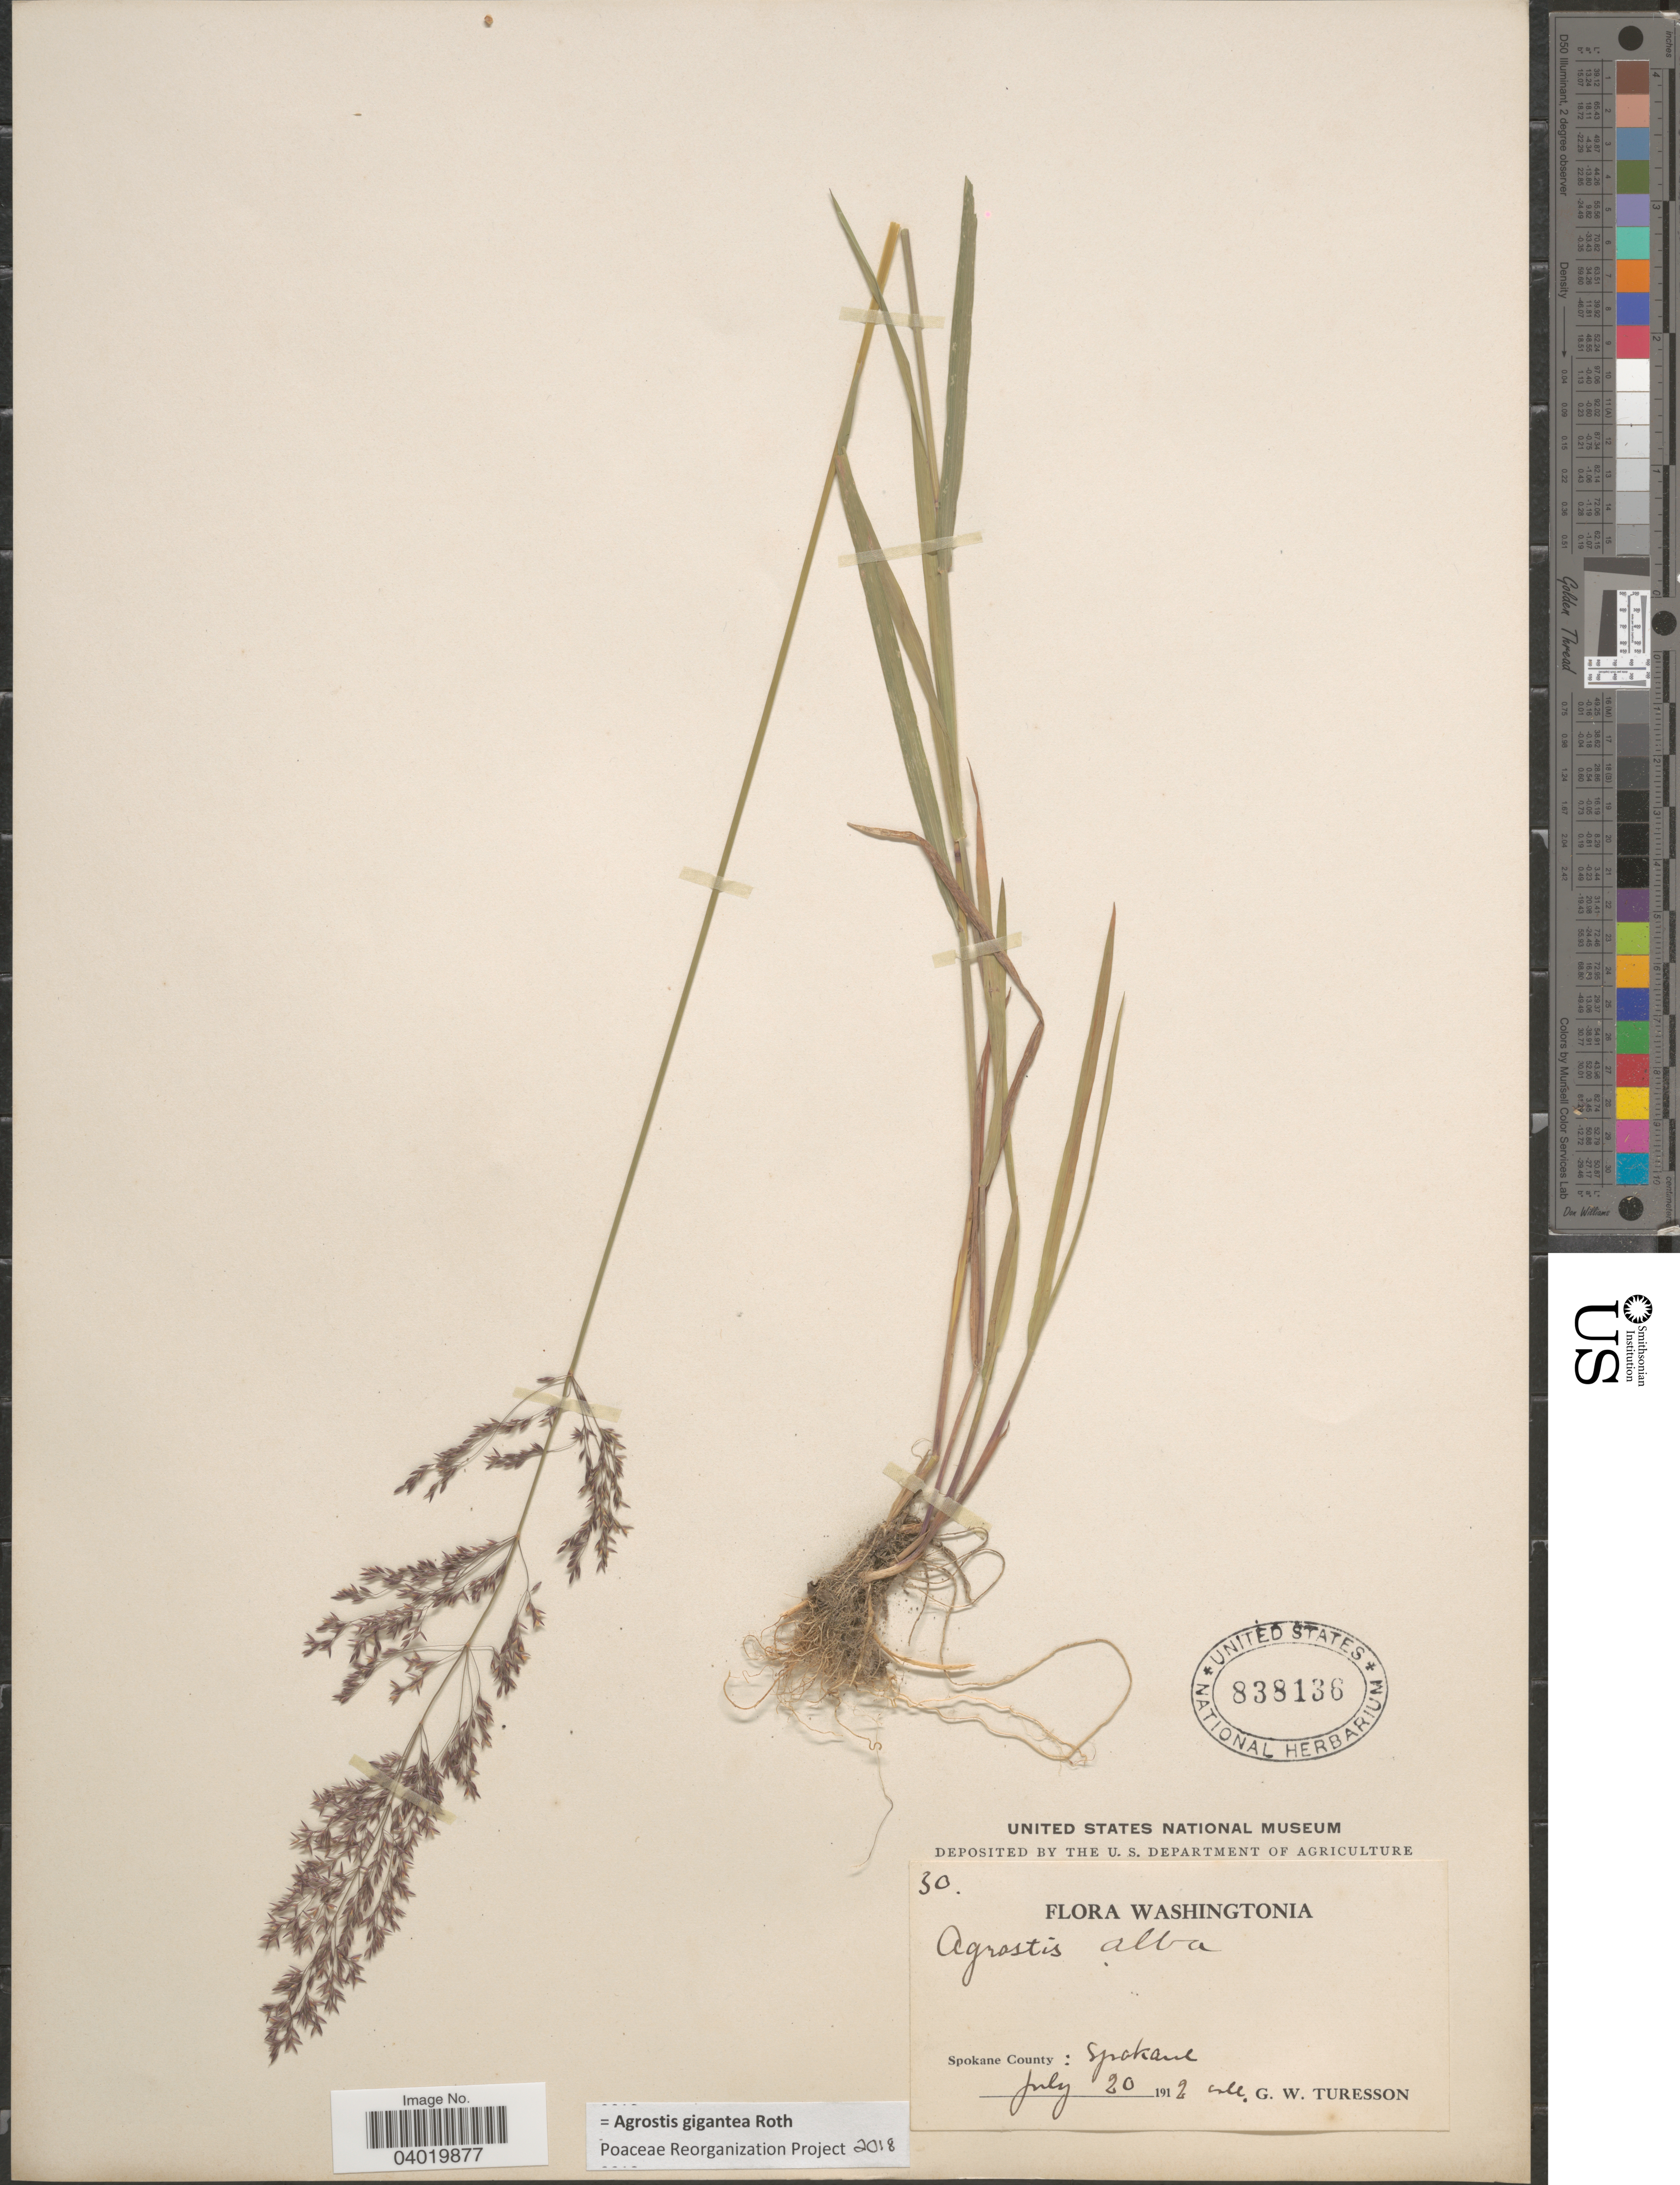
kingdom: Plantae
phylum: Tracheophyta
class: Liliopsida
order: Poales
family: Poaceae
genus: Agrostis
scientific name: Agrostis gigantea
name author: Roth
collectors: G. Turesson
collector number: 30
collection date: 1912-07-20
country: United States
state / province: Washington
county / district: Spokane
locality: Washingtonia. Spokane County: Spokane.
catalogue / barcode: US 838136